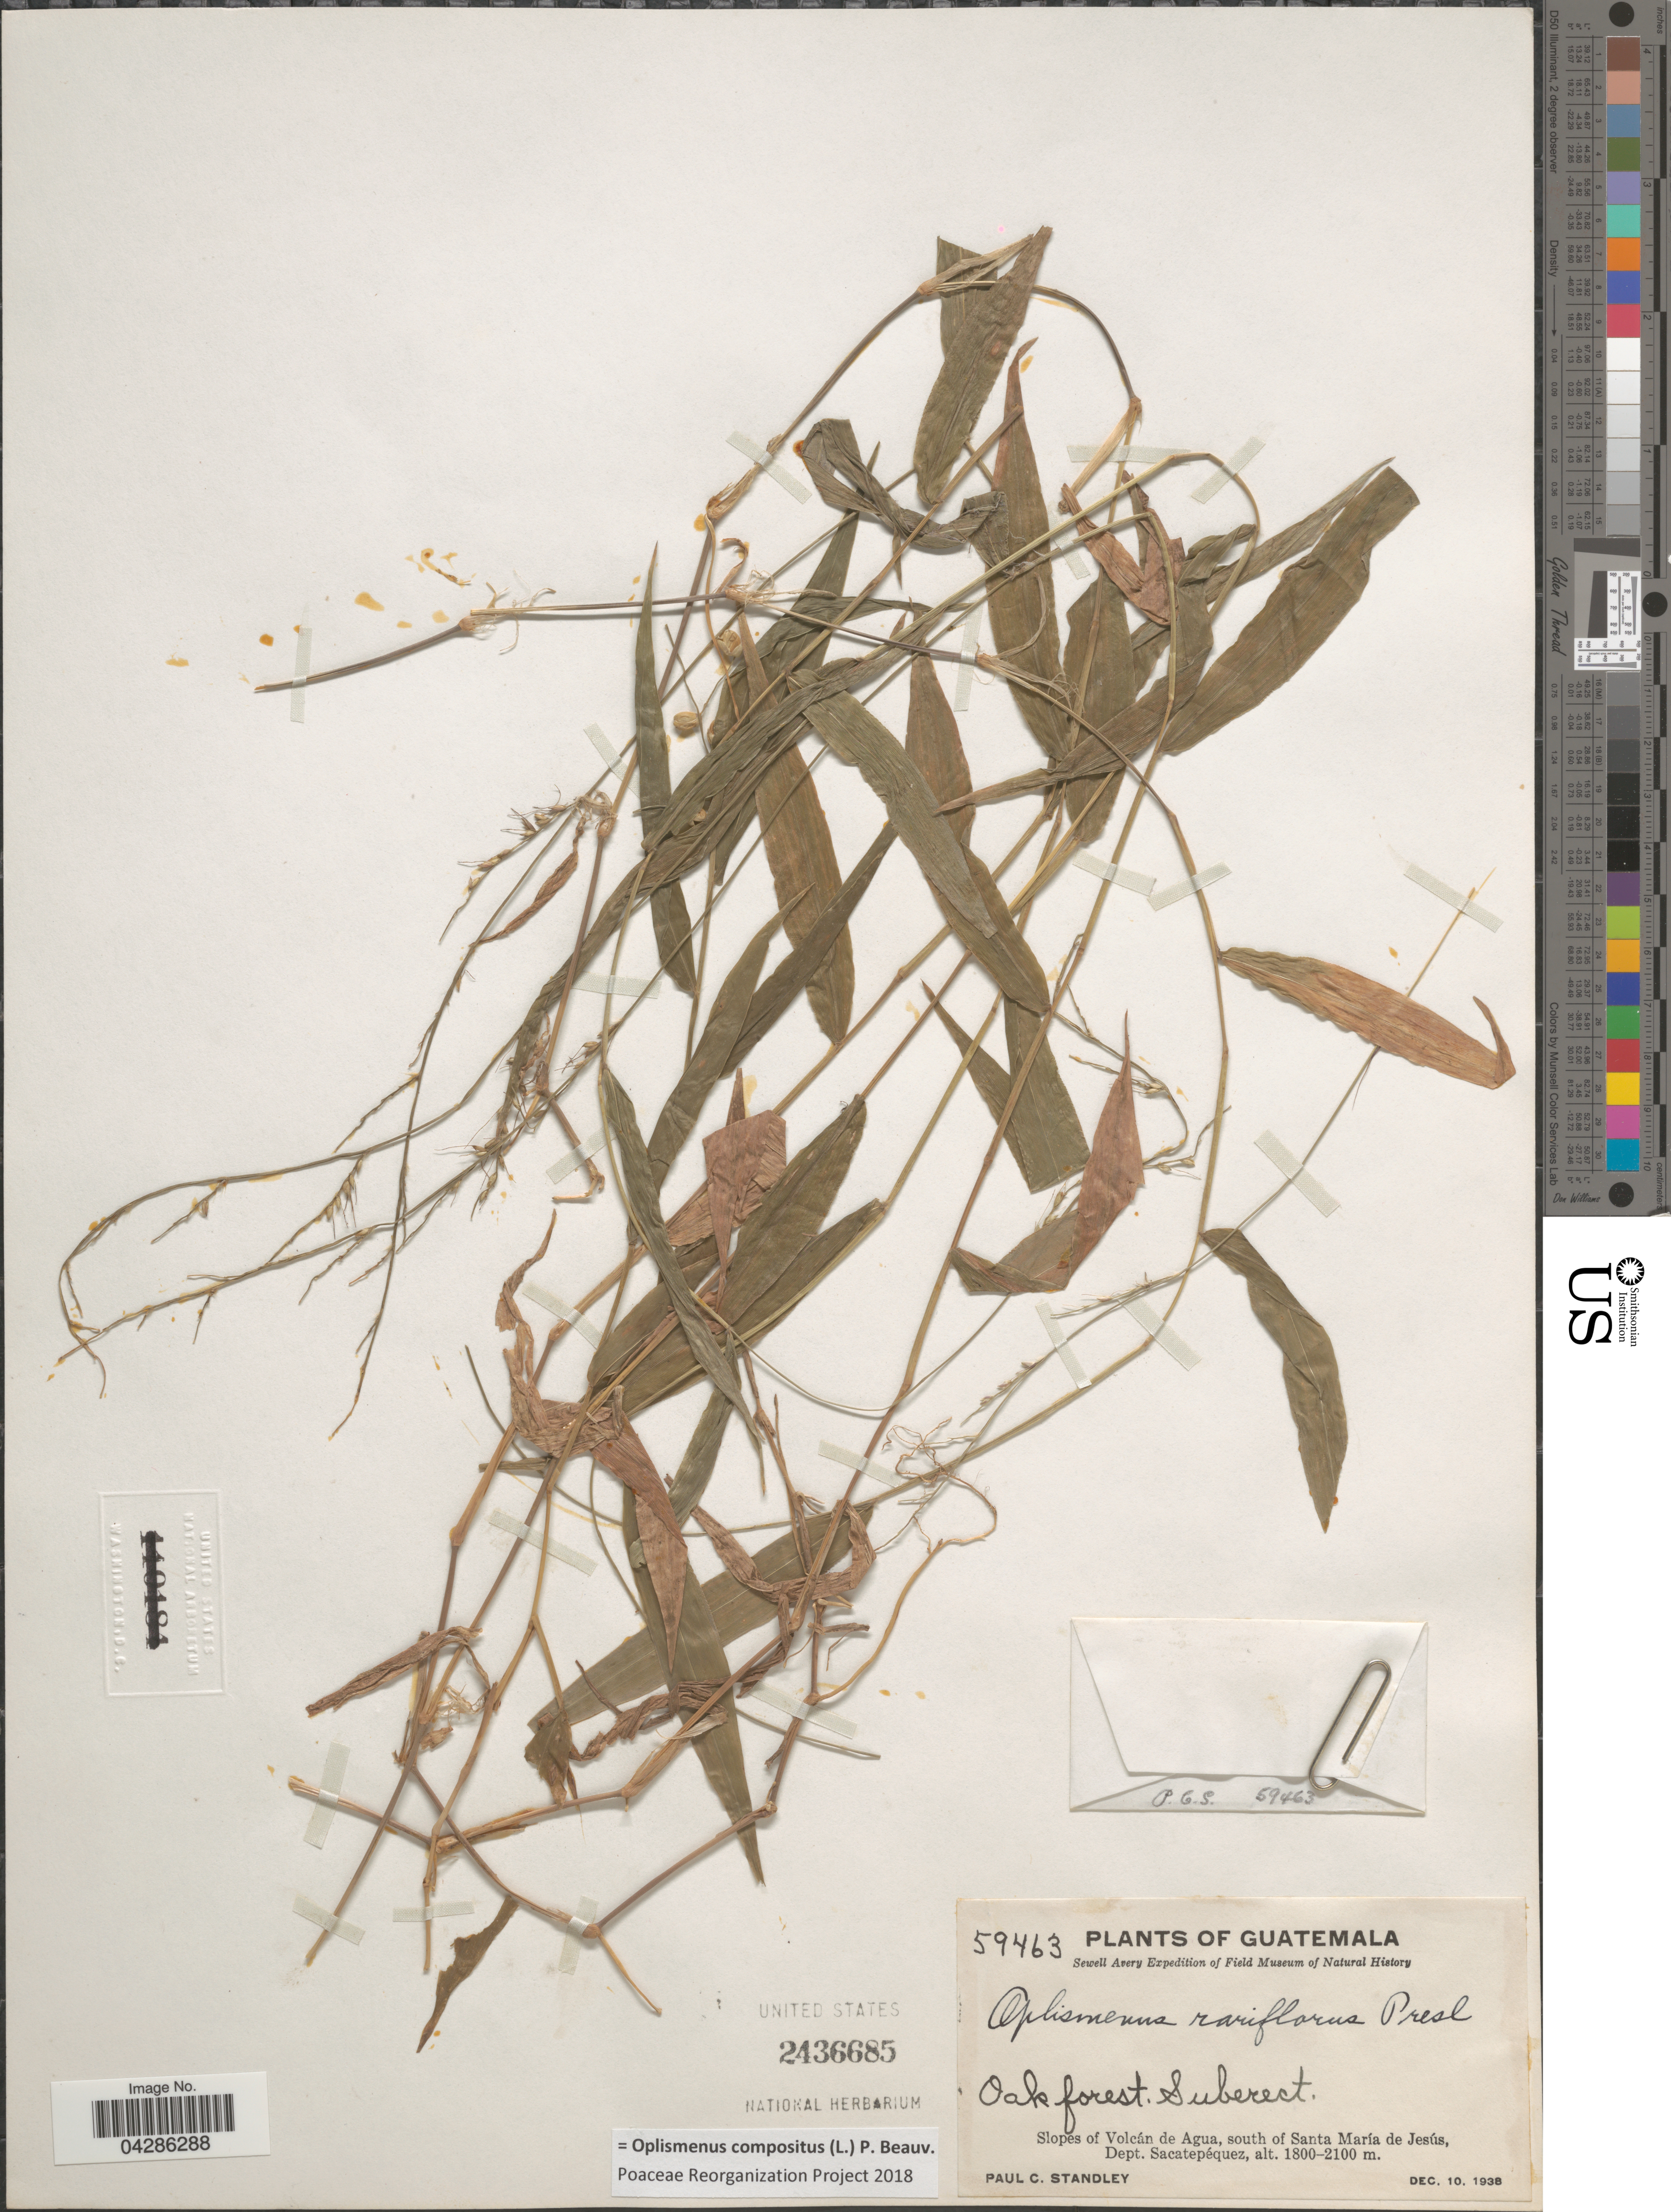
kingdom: Plantae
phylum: Tracheophyta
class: Liliopsida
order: Poales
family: Poaceae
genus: Oplismenus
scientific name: Oplismenus compositus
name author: (L.) P. Beauv.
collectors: P. C. Standley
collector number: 59463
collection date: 1938-12-10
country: Guatemala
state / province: Sacatepequez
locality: Sewell Avery Expedition of Field Museum of Natural History. Oak forest. Slopes of Volcán de Agua, south of Santa María de Jesús, Dept. Sacatepéquez.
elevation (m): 1800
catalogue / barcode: US 2436685